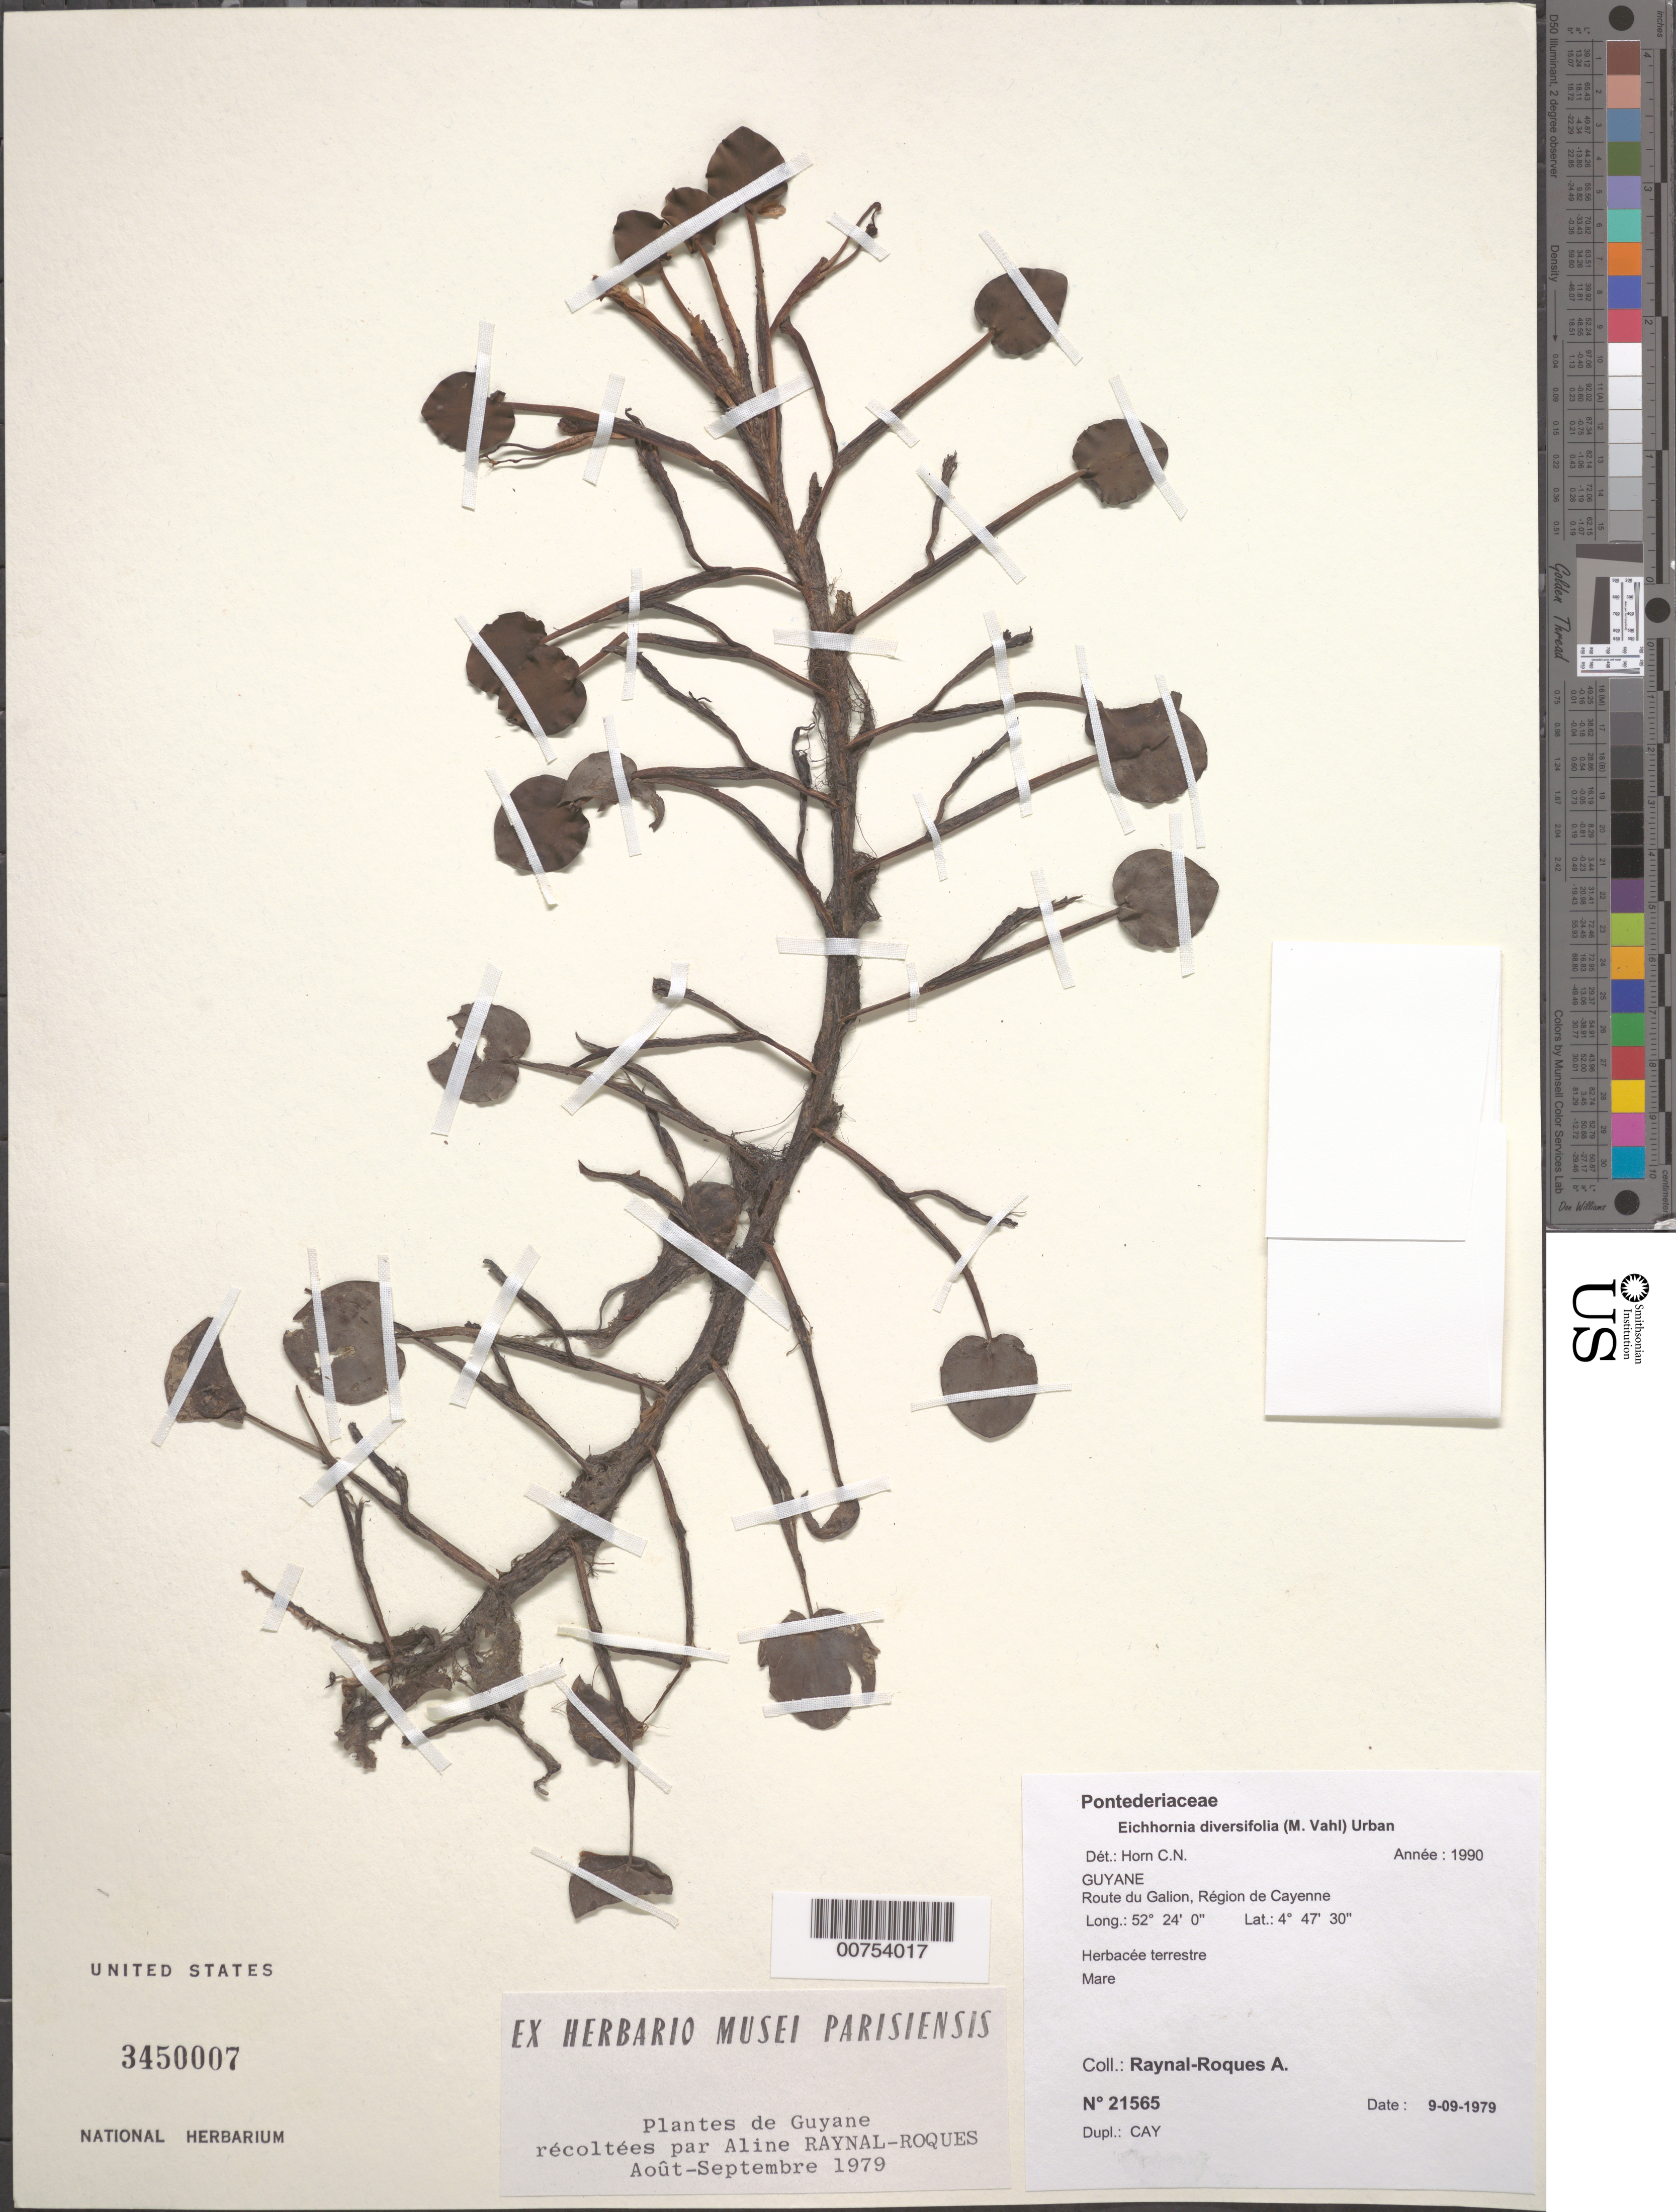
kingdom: Plantae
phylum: Tracheophyta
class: Liliopsida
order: Commelinales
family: Pontederiaceae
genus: Eichhornia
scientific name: Eichhornia diversifolia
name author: (Vahl) Urb.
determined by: Horn, Charles N.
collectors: A. M. Raynal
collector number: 21565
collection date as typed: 9-Sep-79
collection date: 1979-09-09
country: French Guiana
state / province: Cayenne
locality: Cayenne, Route du Galion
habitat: Pond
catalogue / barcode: US 3450007